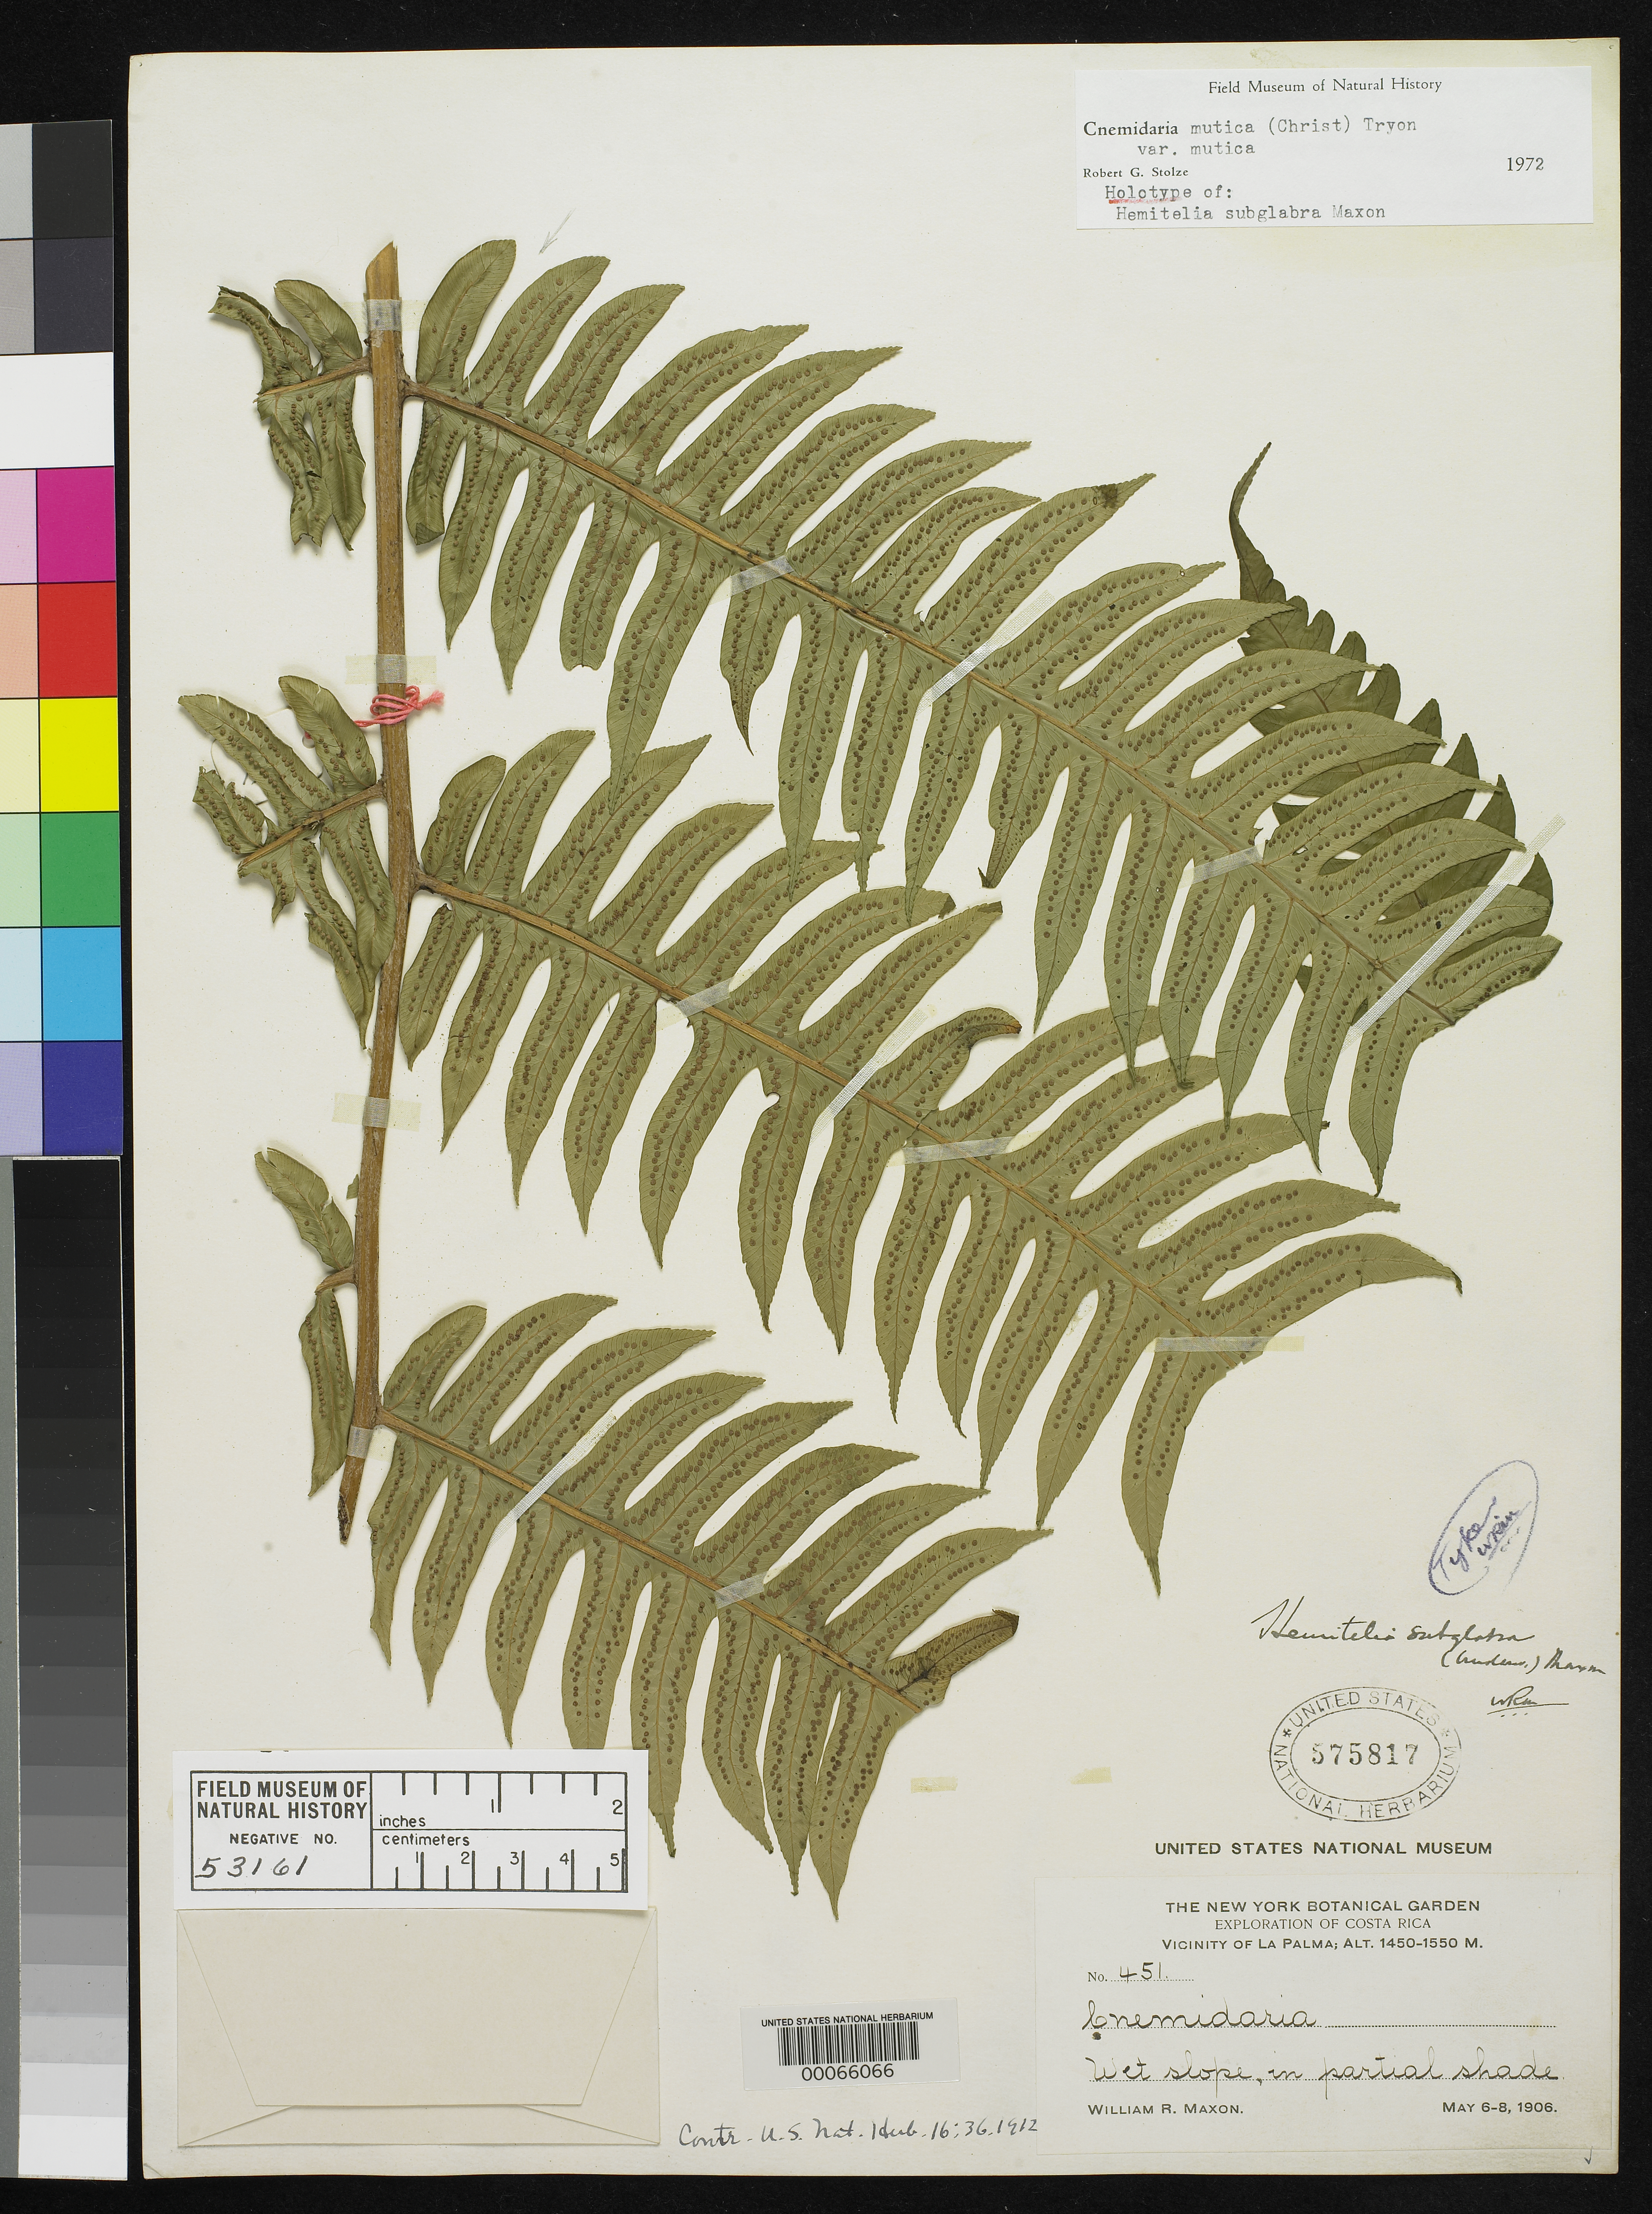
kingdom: Plantae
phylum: Tracheophyta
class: Polypodiopsida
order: Cyatheales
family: Cyatheaceae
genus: Hemitelia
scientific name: Hemitelia subglabra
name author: Maxon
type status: Holotype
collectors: W. R. Maxon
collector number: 451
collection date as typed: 06 May 1906 to 08 May 1906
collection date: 1906-05-06/1906-05-08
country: Costa Rica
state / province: San José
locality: Vicinity of La Palma.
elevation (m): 1450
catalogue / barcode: US 575817